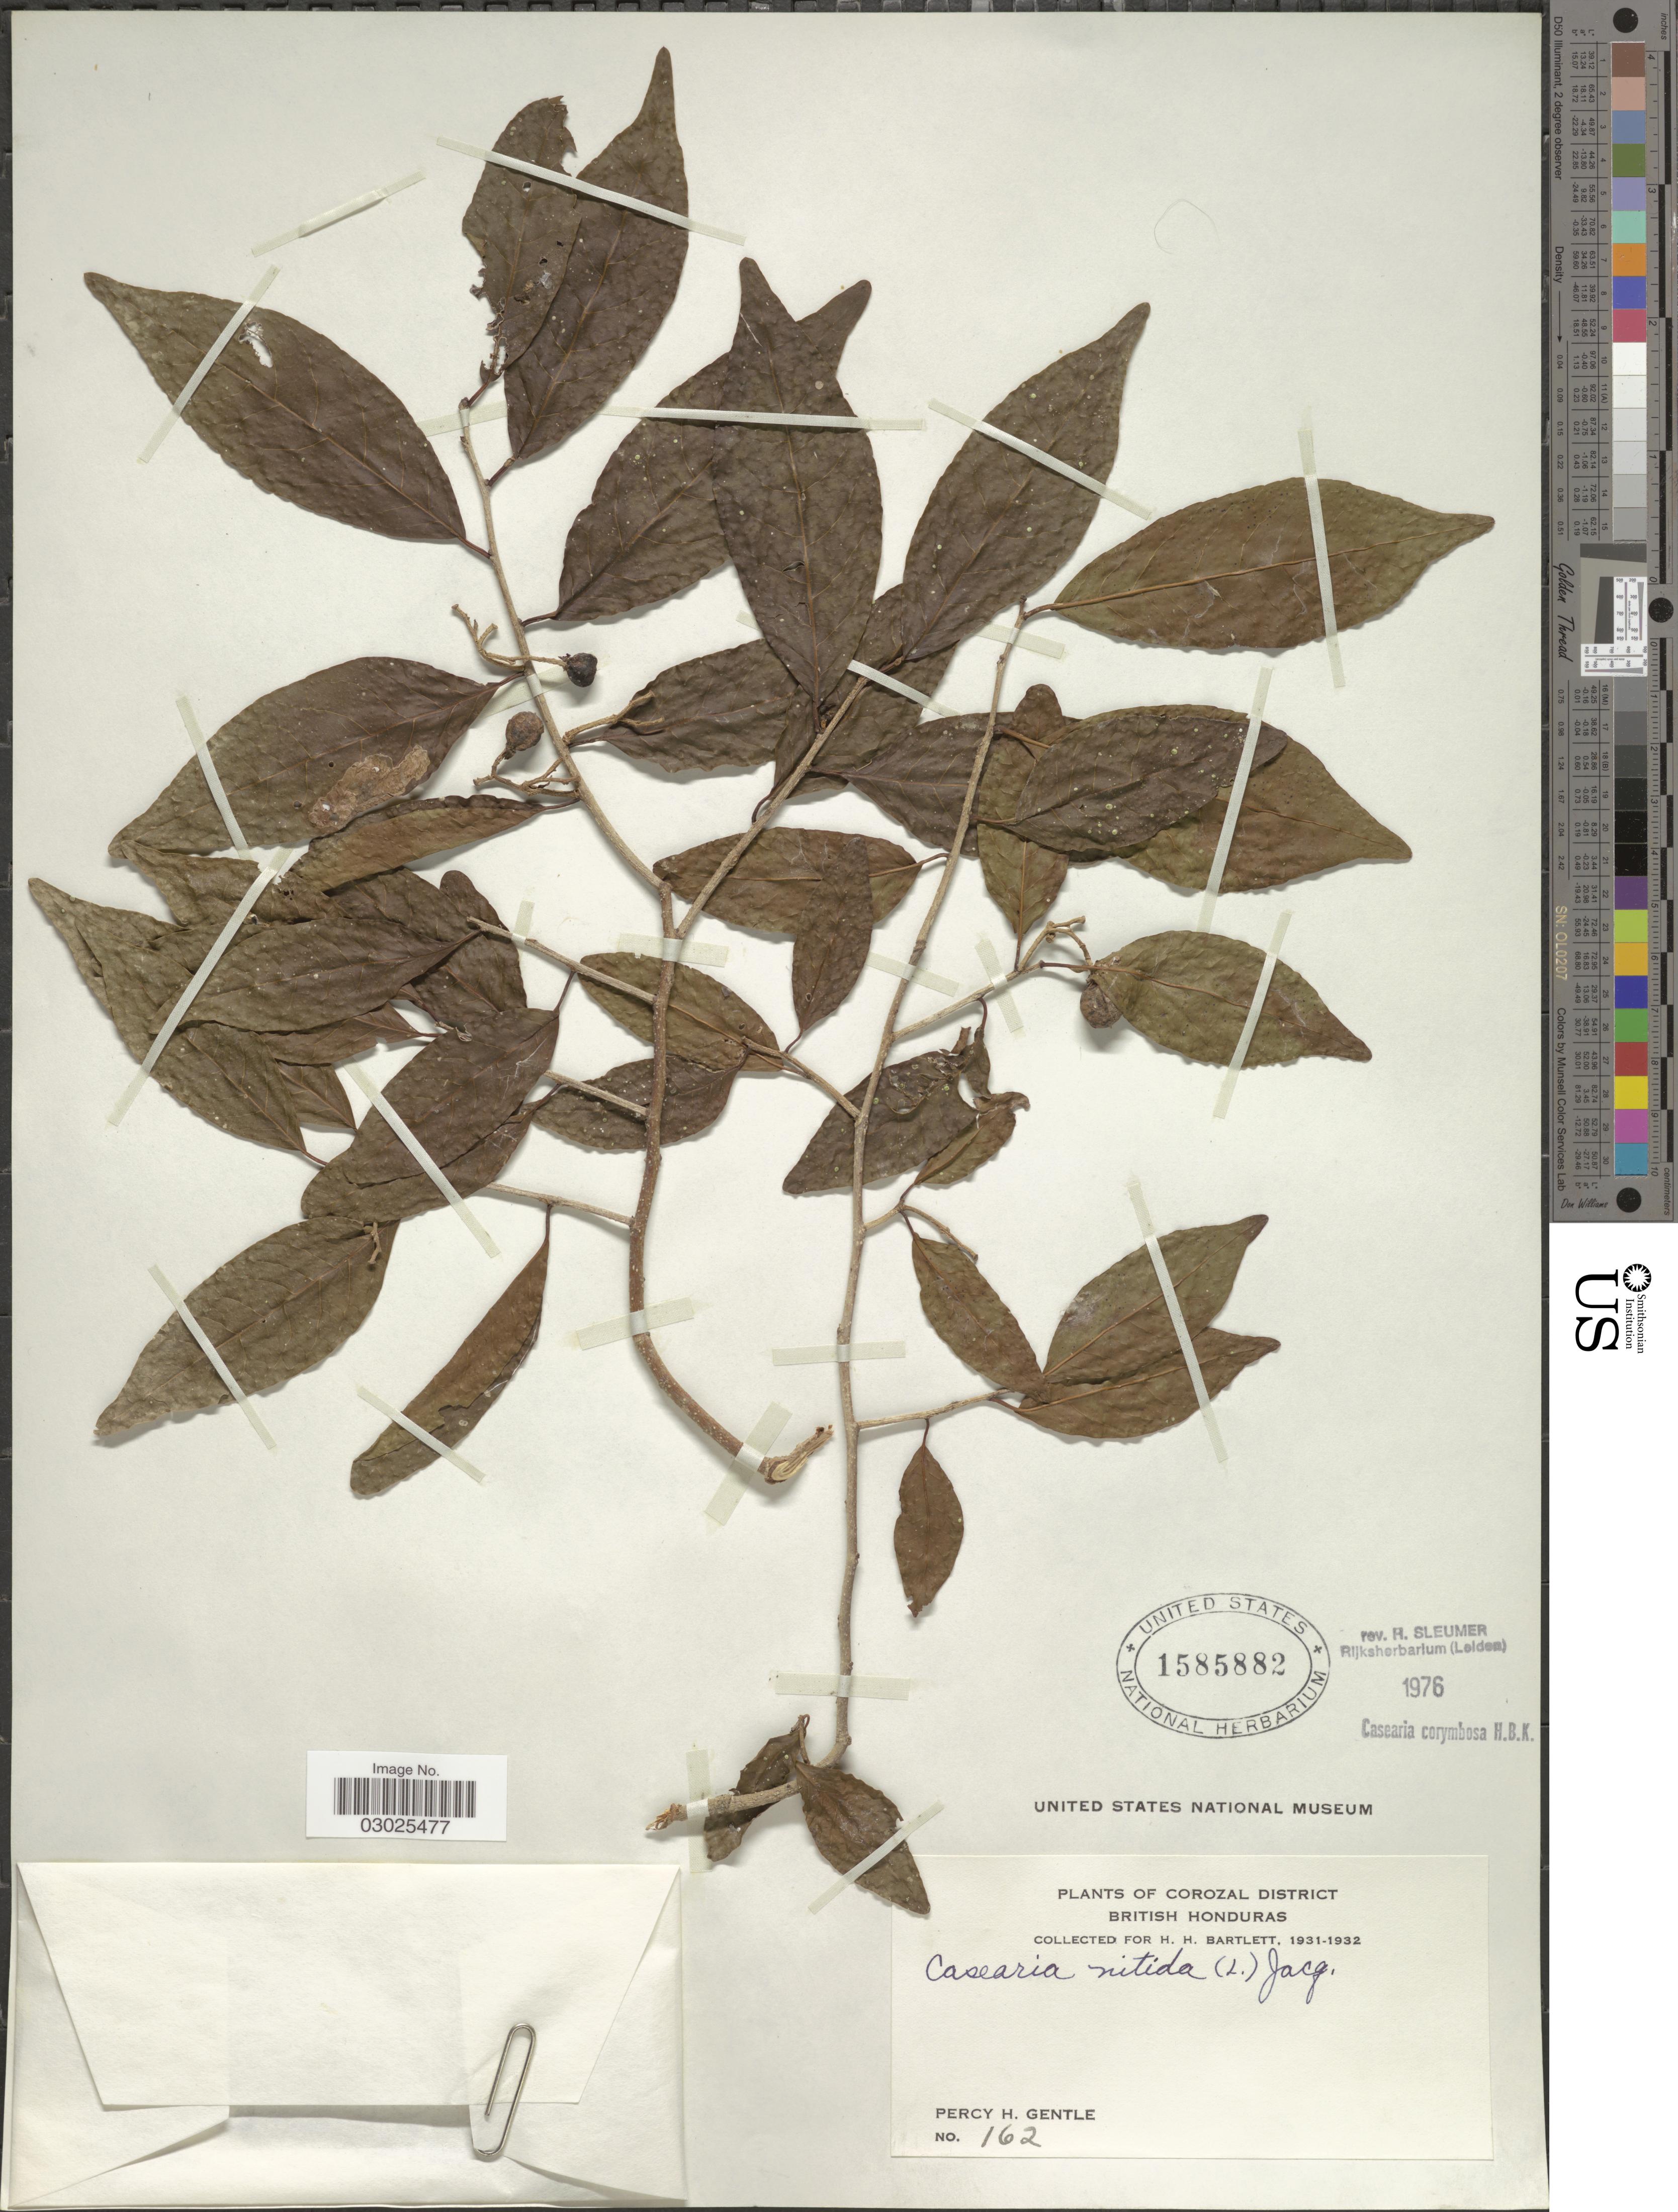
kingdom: Plantae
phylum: Tracheophyta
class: Magnoliopsida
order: Malpighiales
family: Salicaceae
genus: Casearia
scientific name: Casearia corymbosa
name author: Kunth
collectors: P. H. Gentle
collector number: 162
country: Belize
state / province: Corozal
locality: Corozal District. British Honduras.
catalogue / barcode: US 1585882